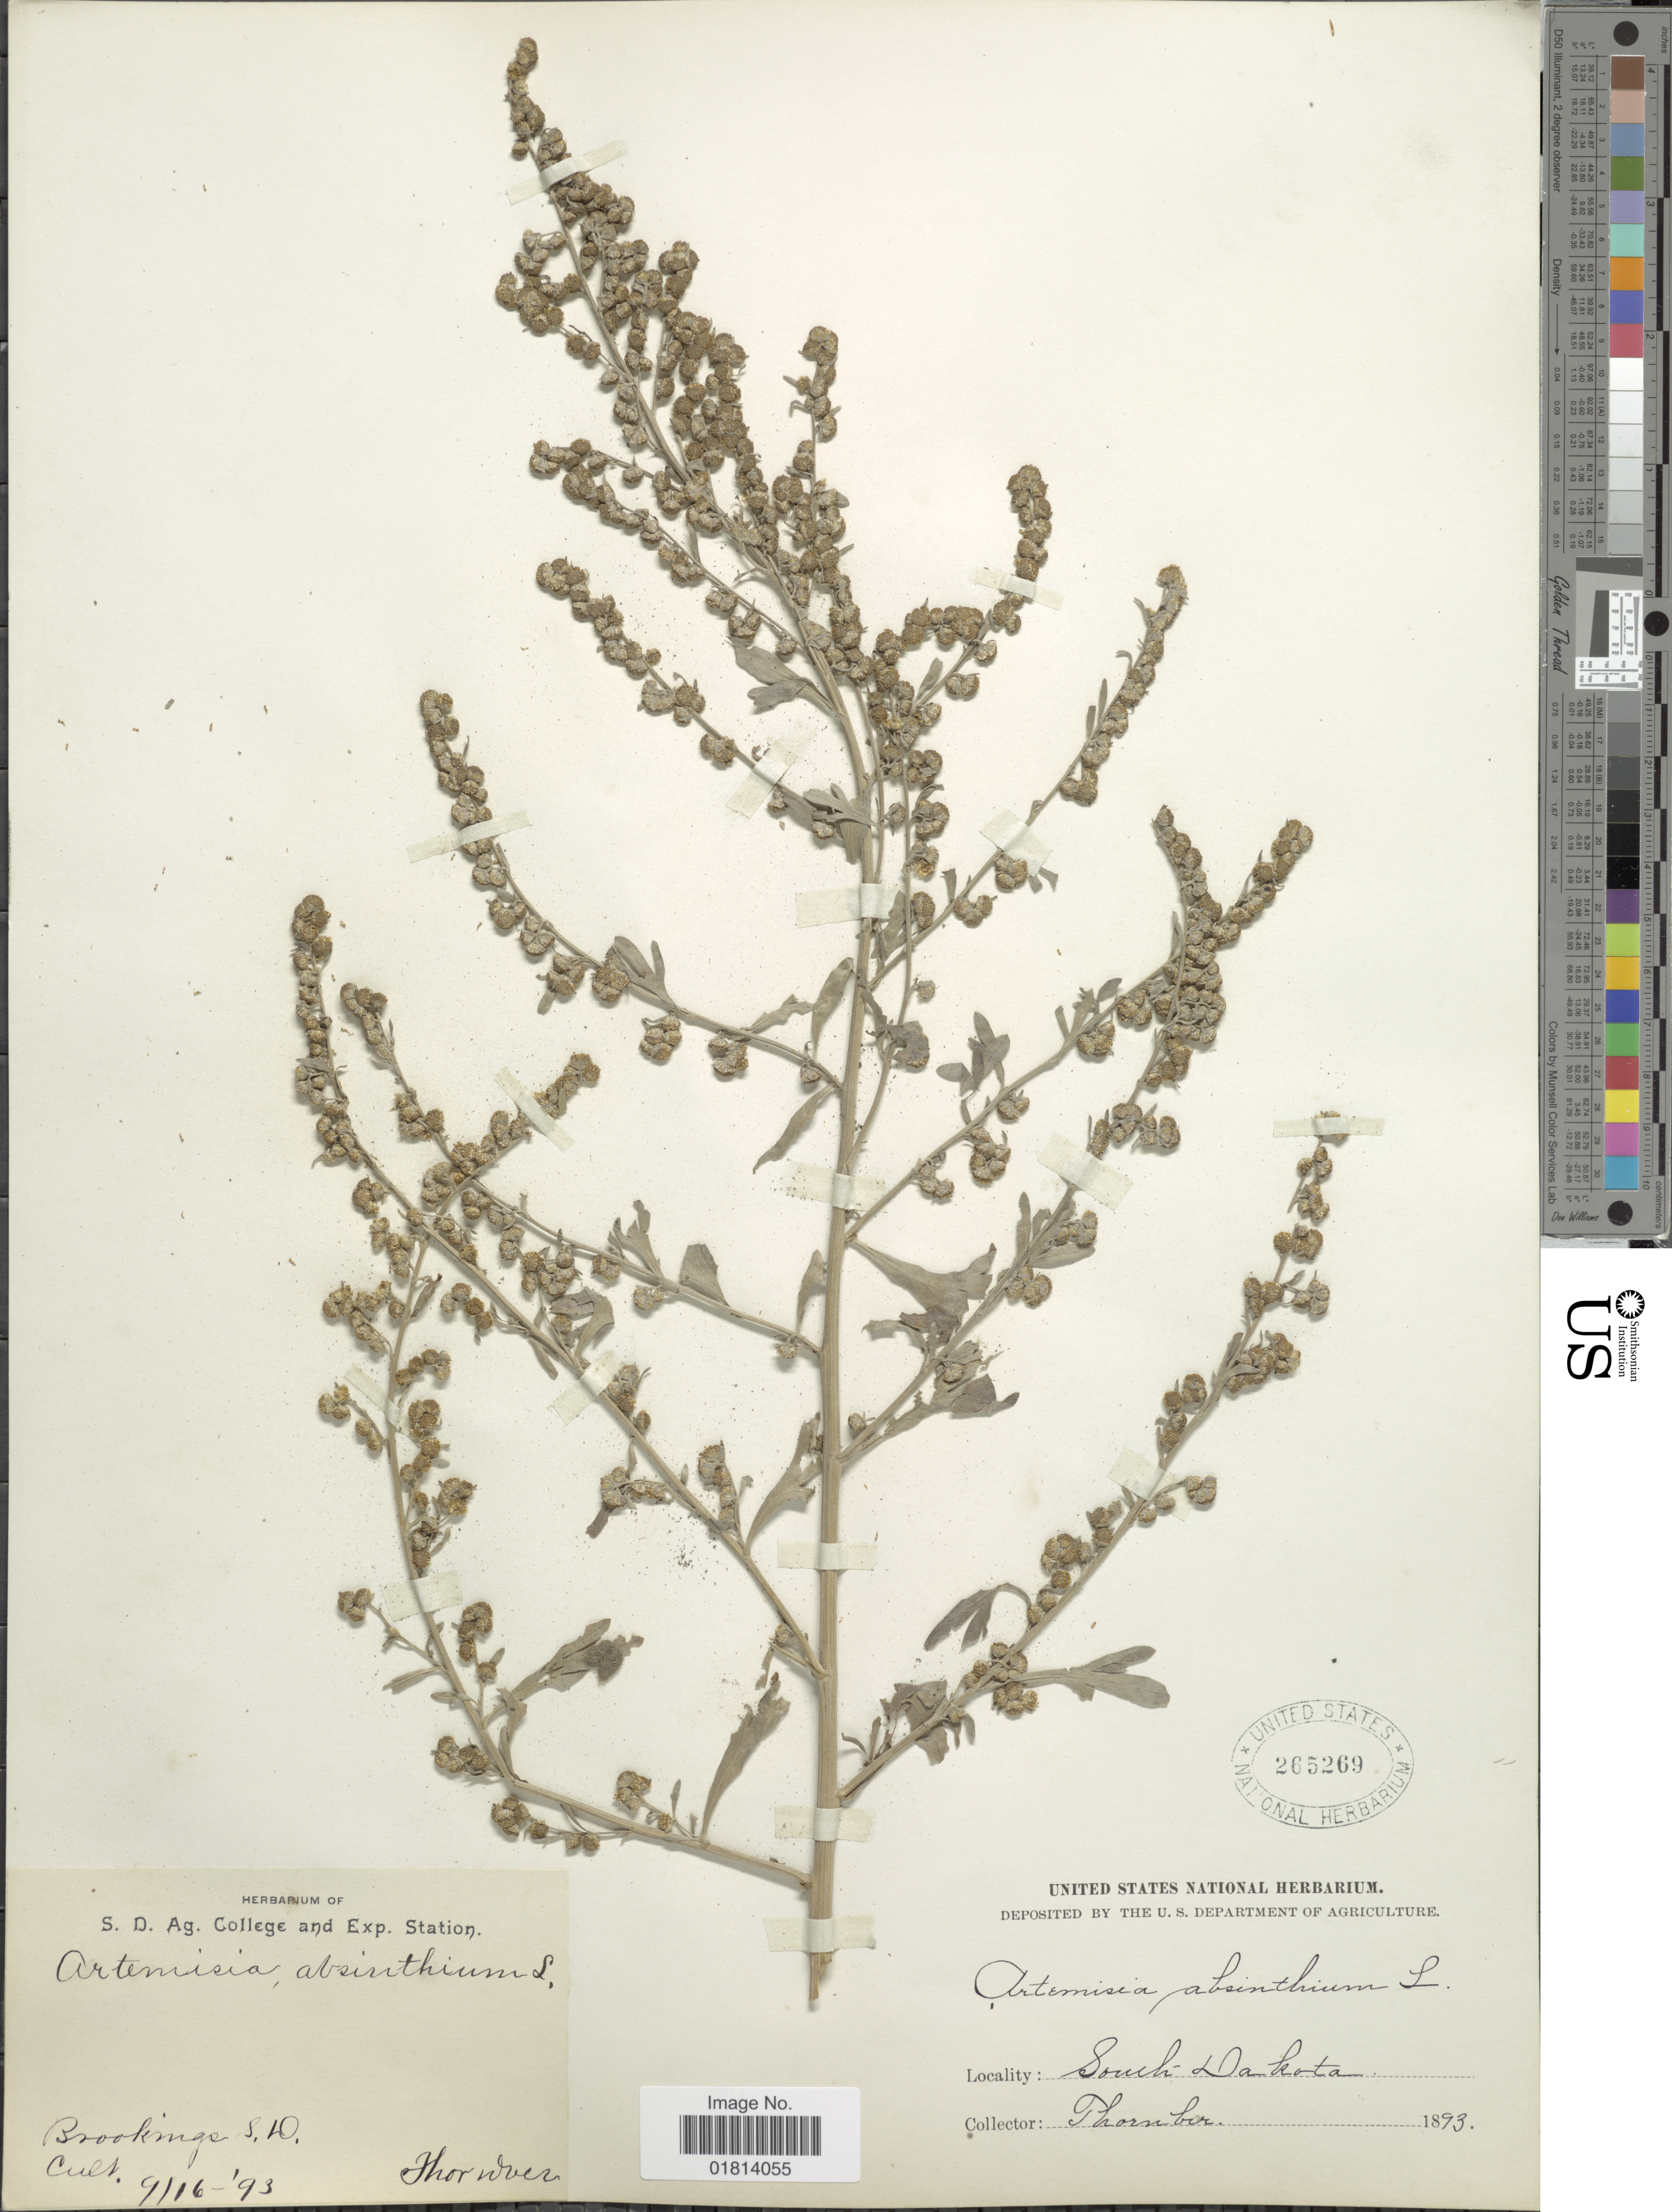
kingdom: Plantae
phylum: Tracheophyta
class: Magnoliopsida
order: Asterales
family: Asteraceae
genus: Artemisia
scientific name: Artemisia absinthium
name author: L.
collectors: -. Thornber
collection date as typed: Transcribed d/m/y: 16/9/93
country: United States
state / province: South Dakota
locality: Brookings, S.D.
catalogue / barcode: US 265269